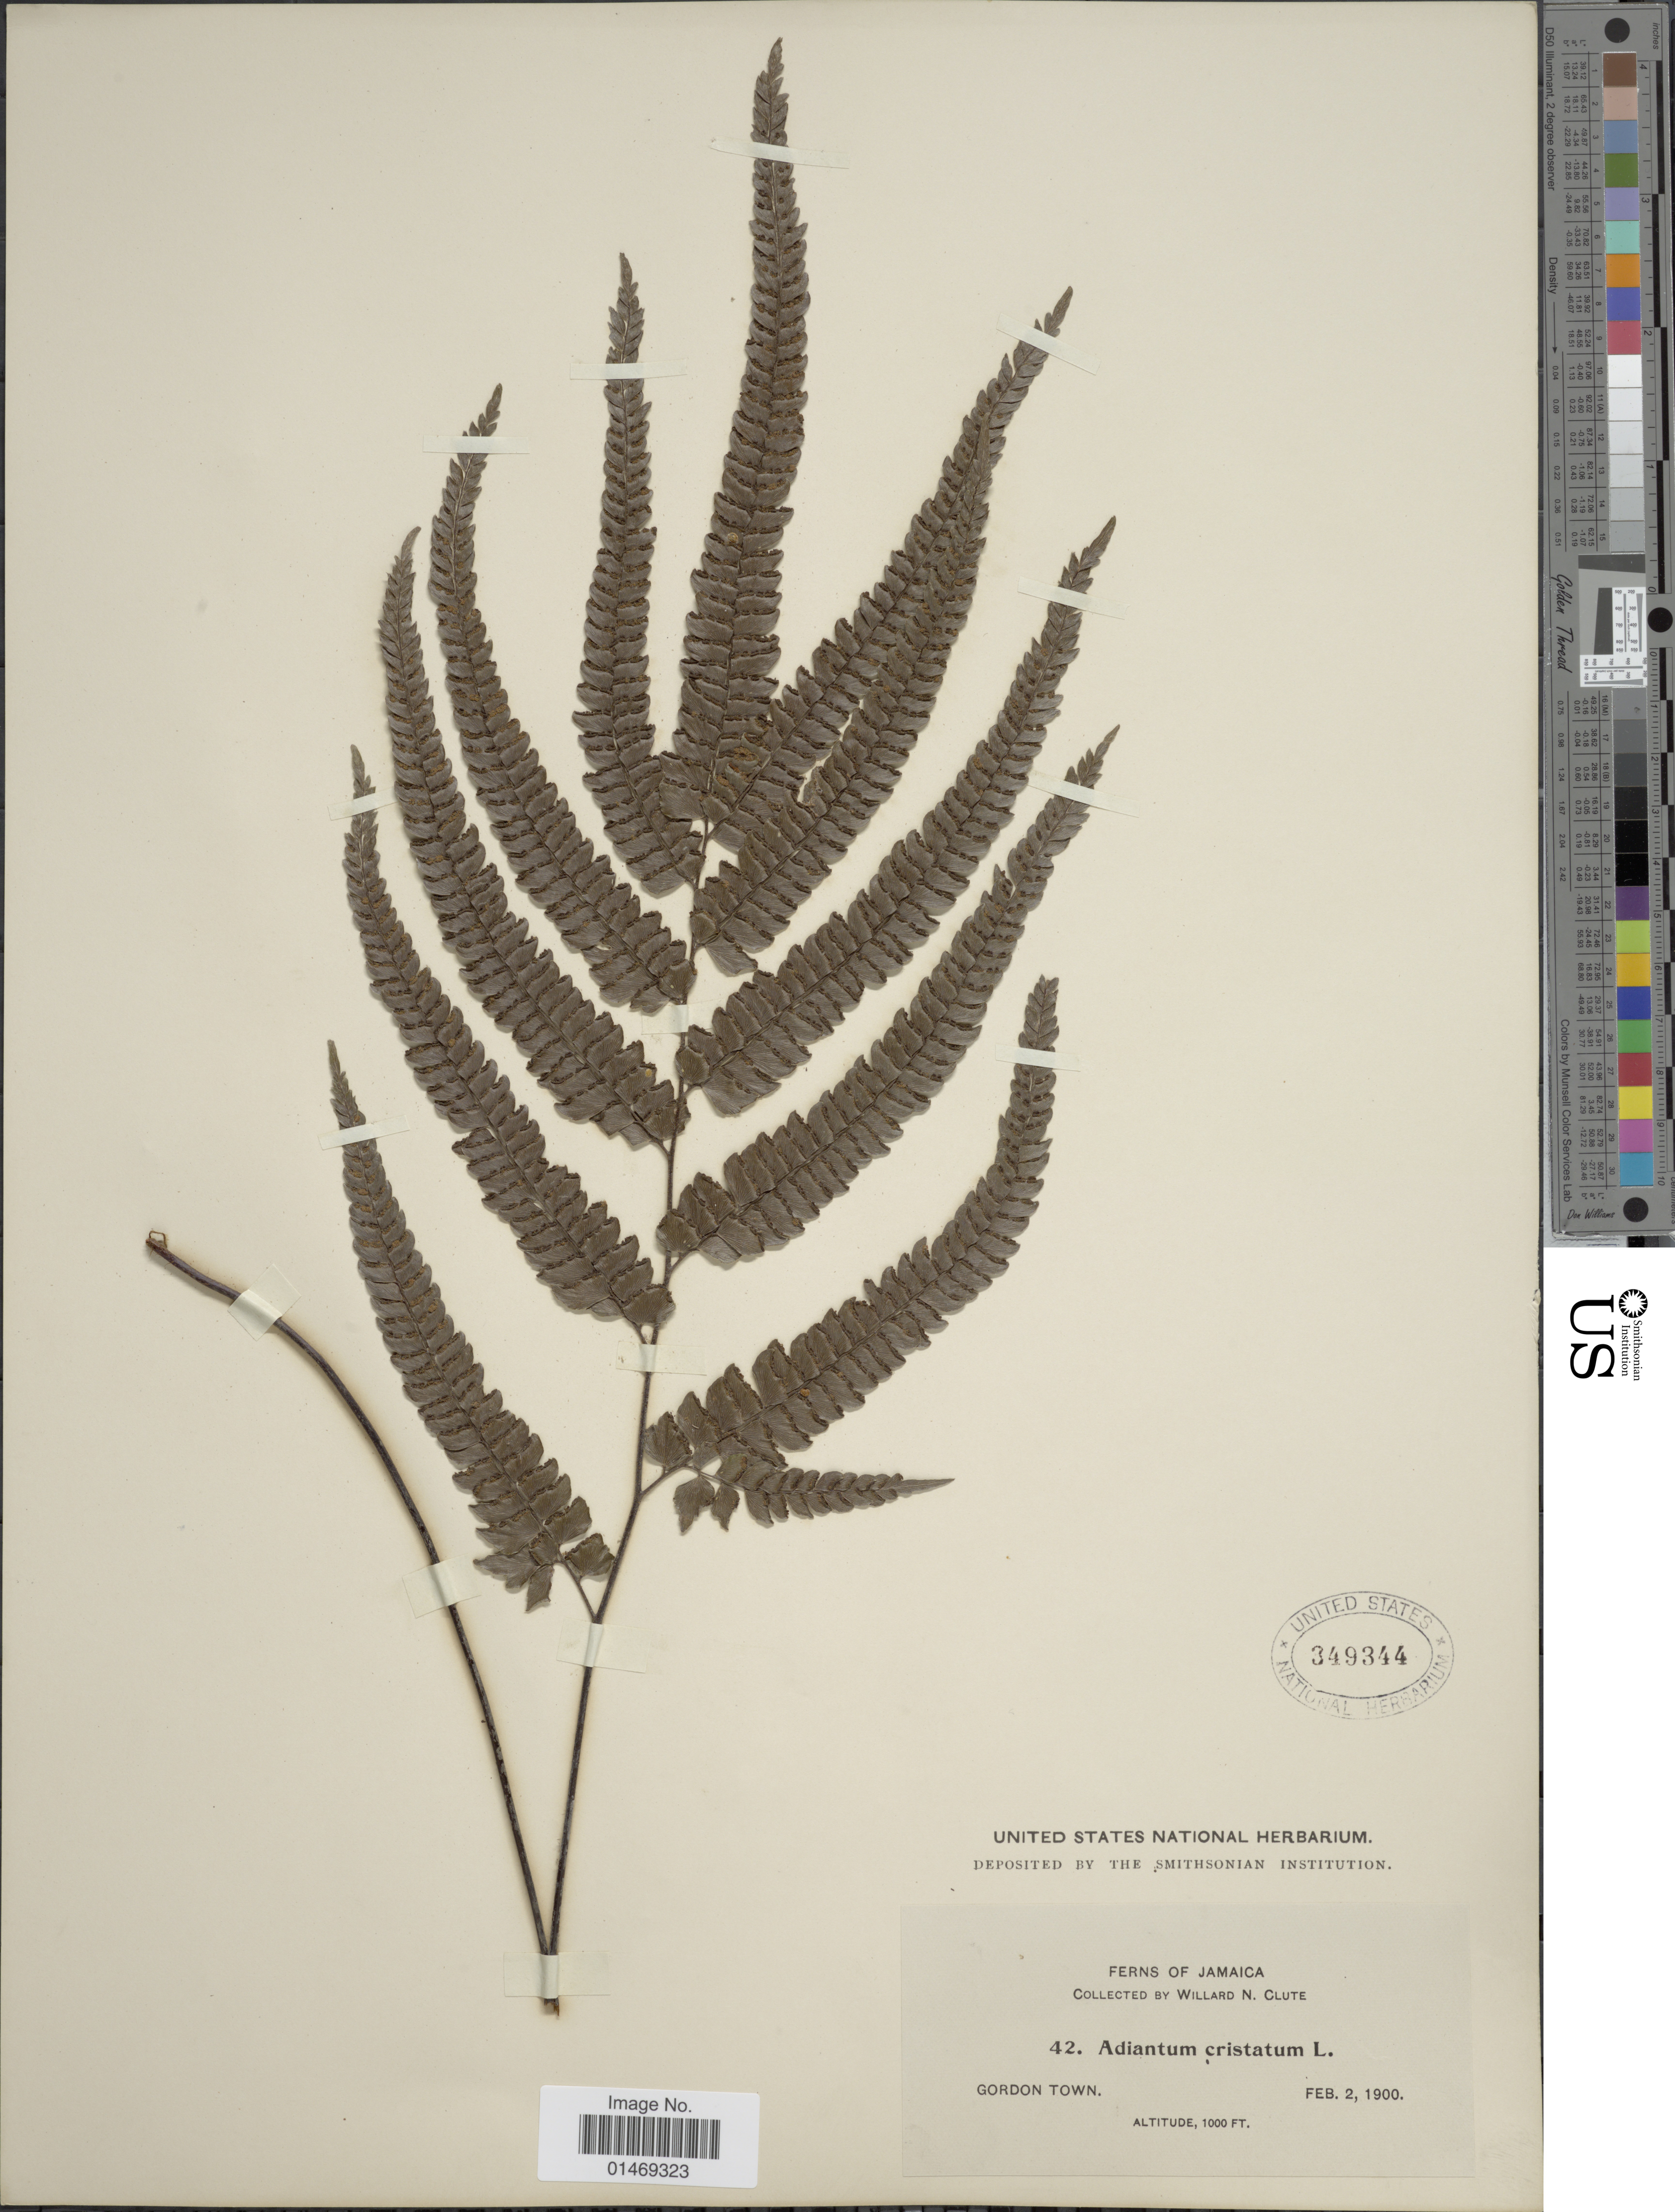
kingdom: Plantae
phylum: Tracheophyta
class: Polypodiopsida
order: Polypodiales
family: Pteridaceae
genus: Adiantum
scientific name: Adiantum pyramidale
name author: (L.) Willd.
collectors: W. N. Clute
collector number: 42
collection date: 1900-02-02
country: Jamaica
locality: Gordon Town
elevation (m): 305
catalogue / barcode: US 349344